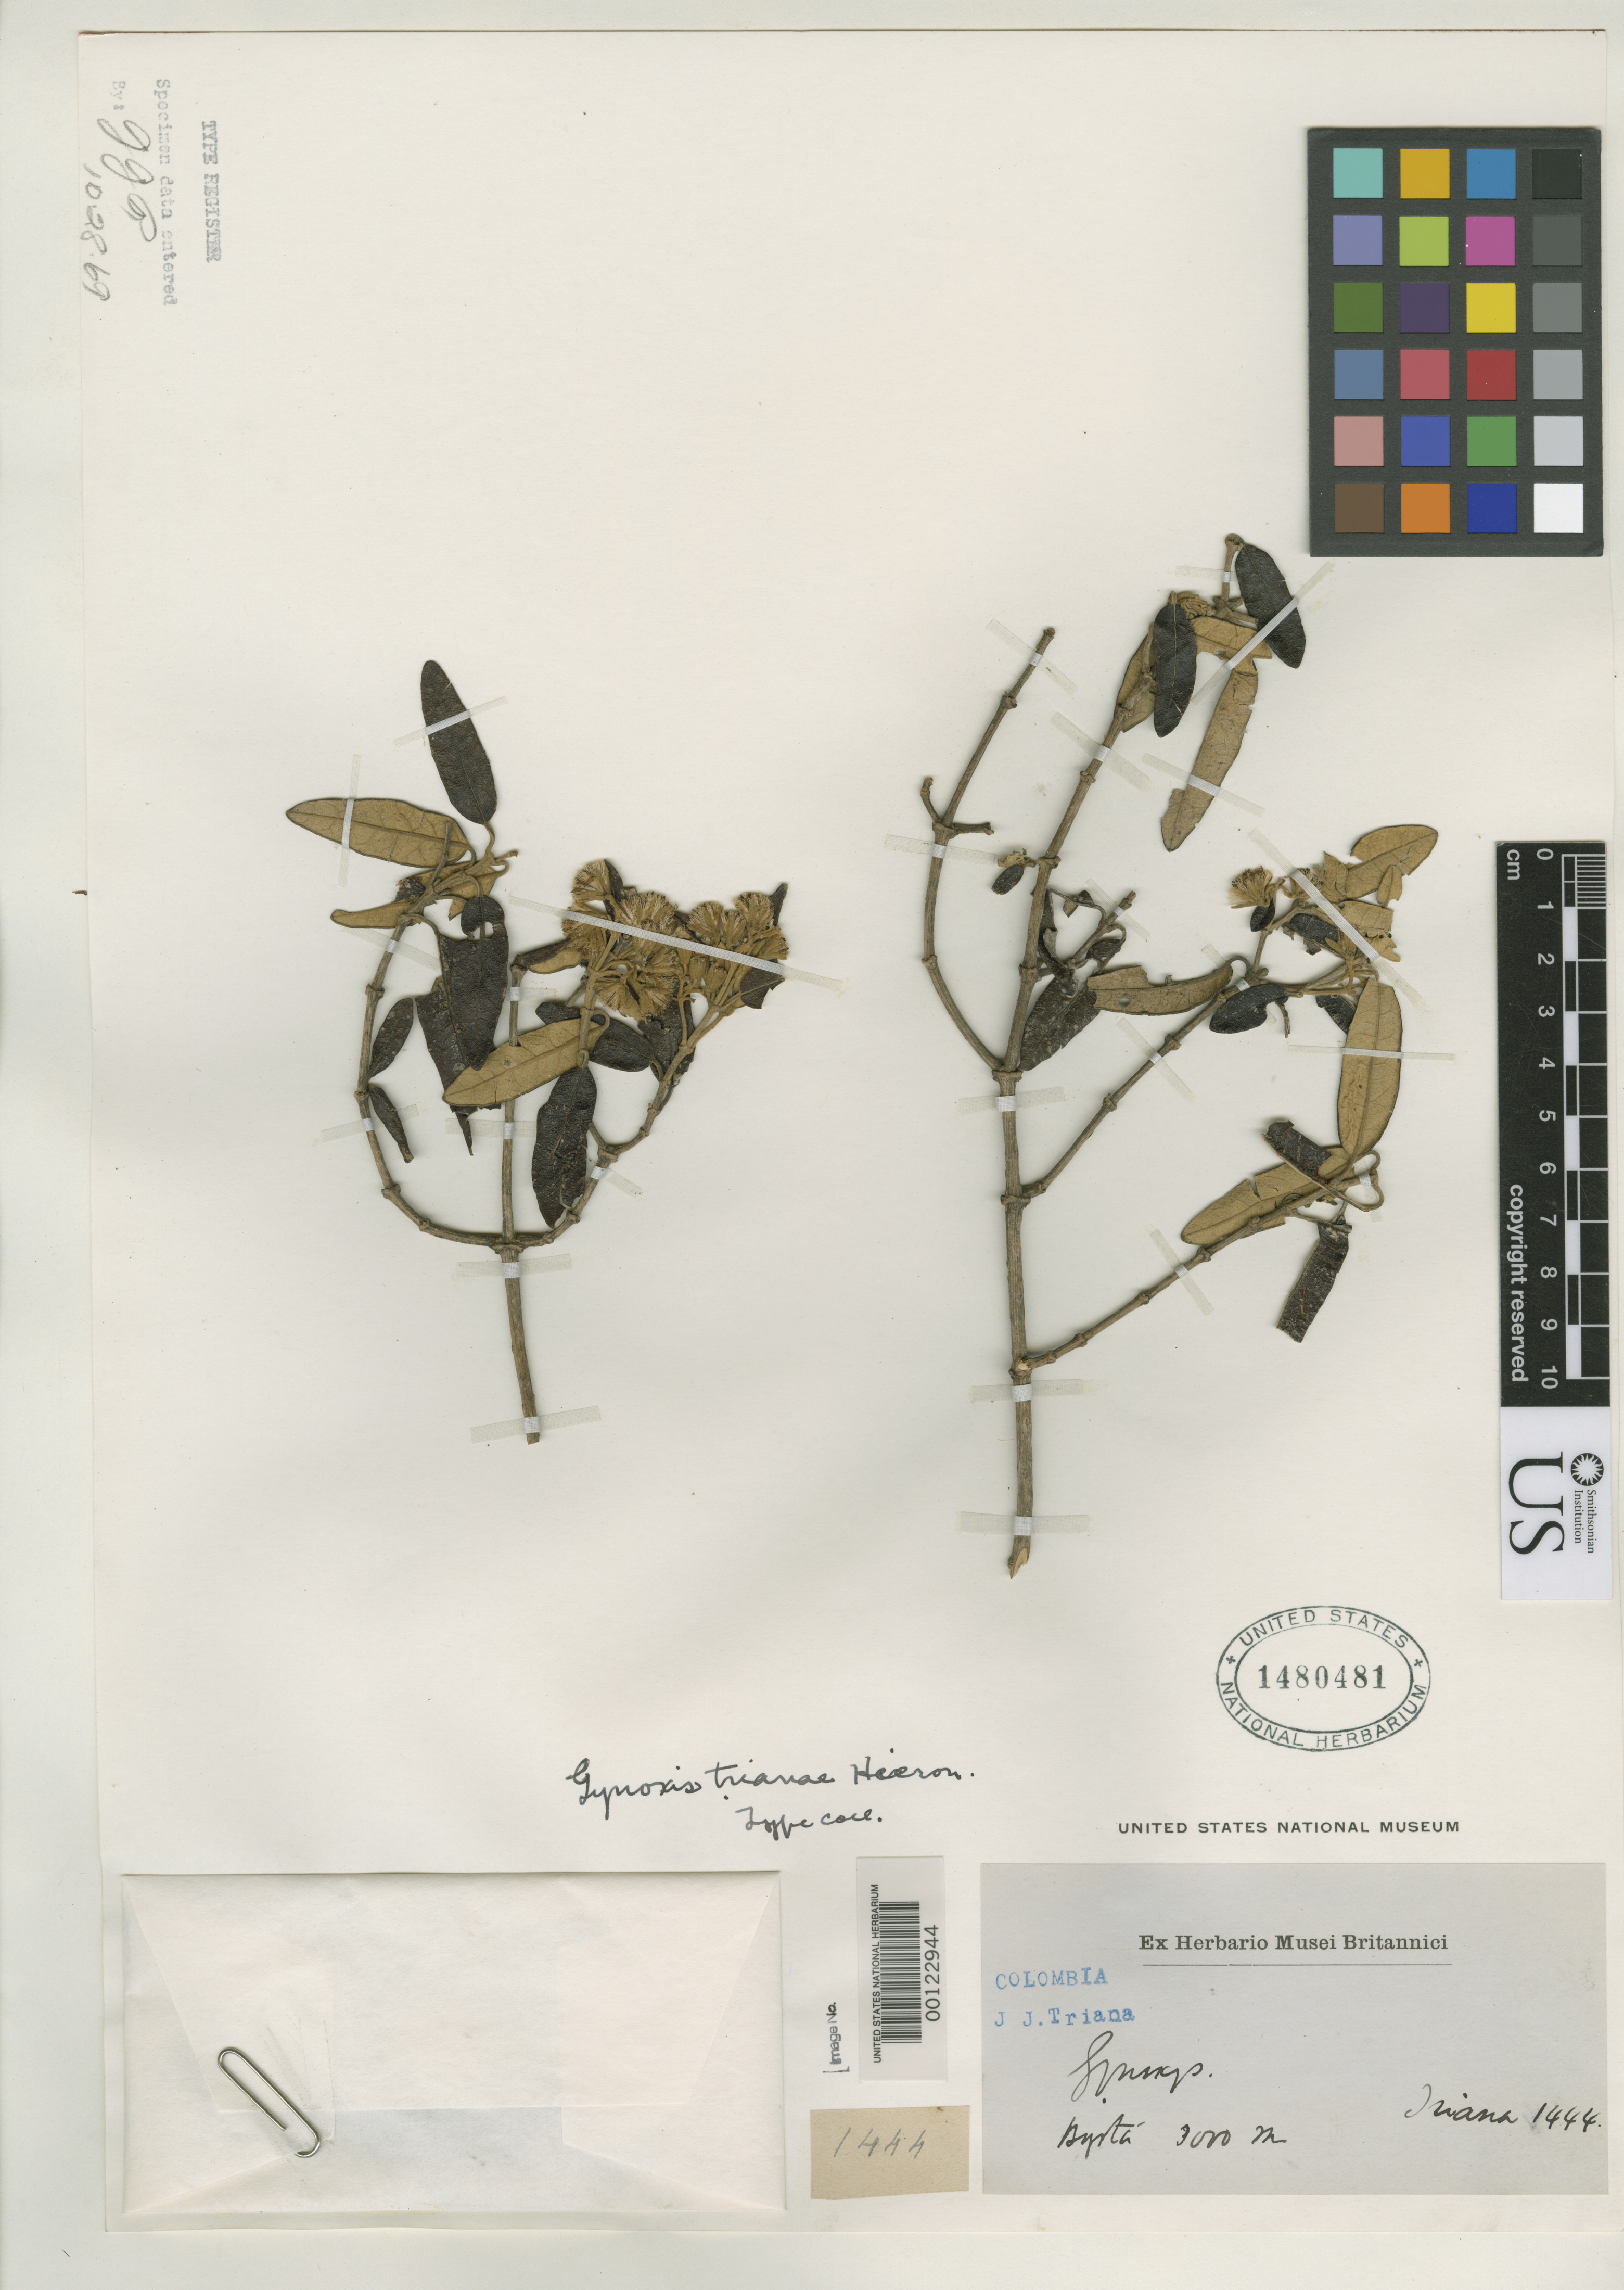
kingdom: Plantae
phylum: Tracheophyta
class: Magnoliopsida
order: Asterales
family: Asteraceae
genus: Gynoxys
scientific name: Gynoxys trianae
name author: Hieron.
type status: Isosyntype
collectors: J. J. Triana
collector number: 1444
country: Colombia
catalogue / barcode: US 1480481